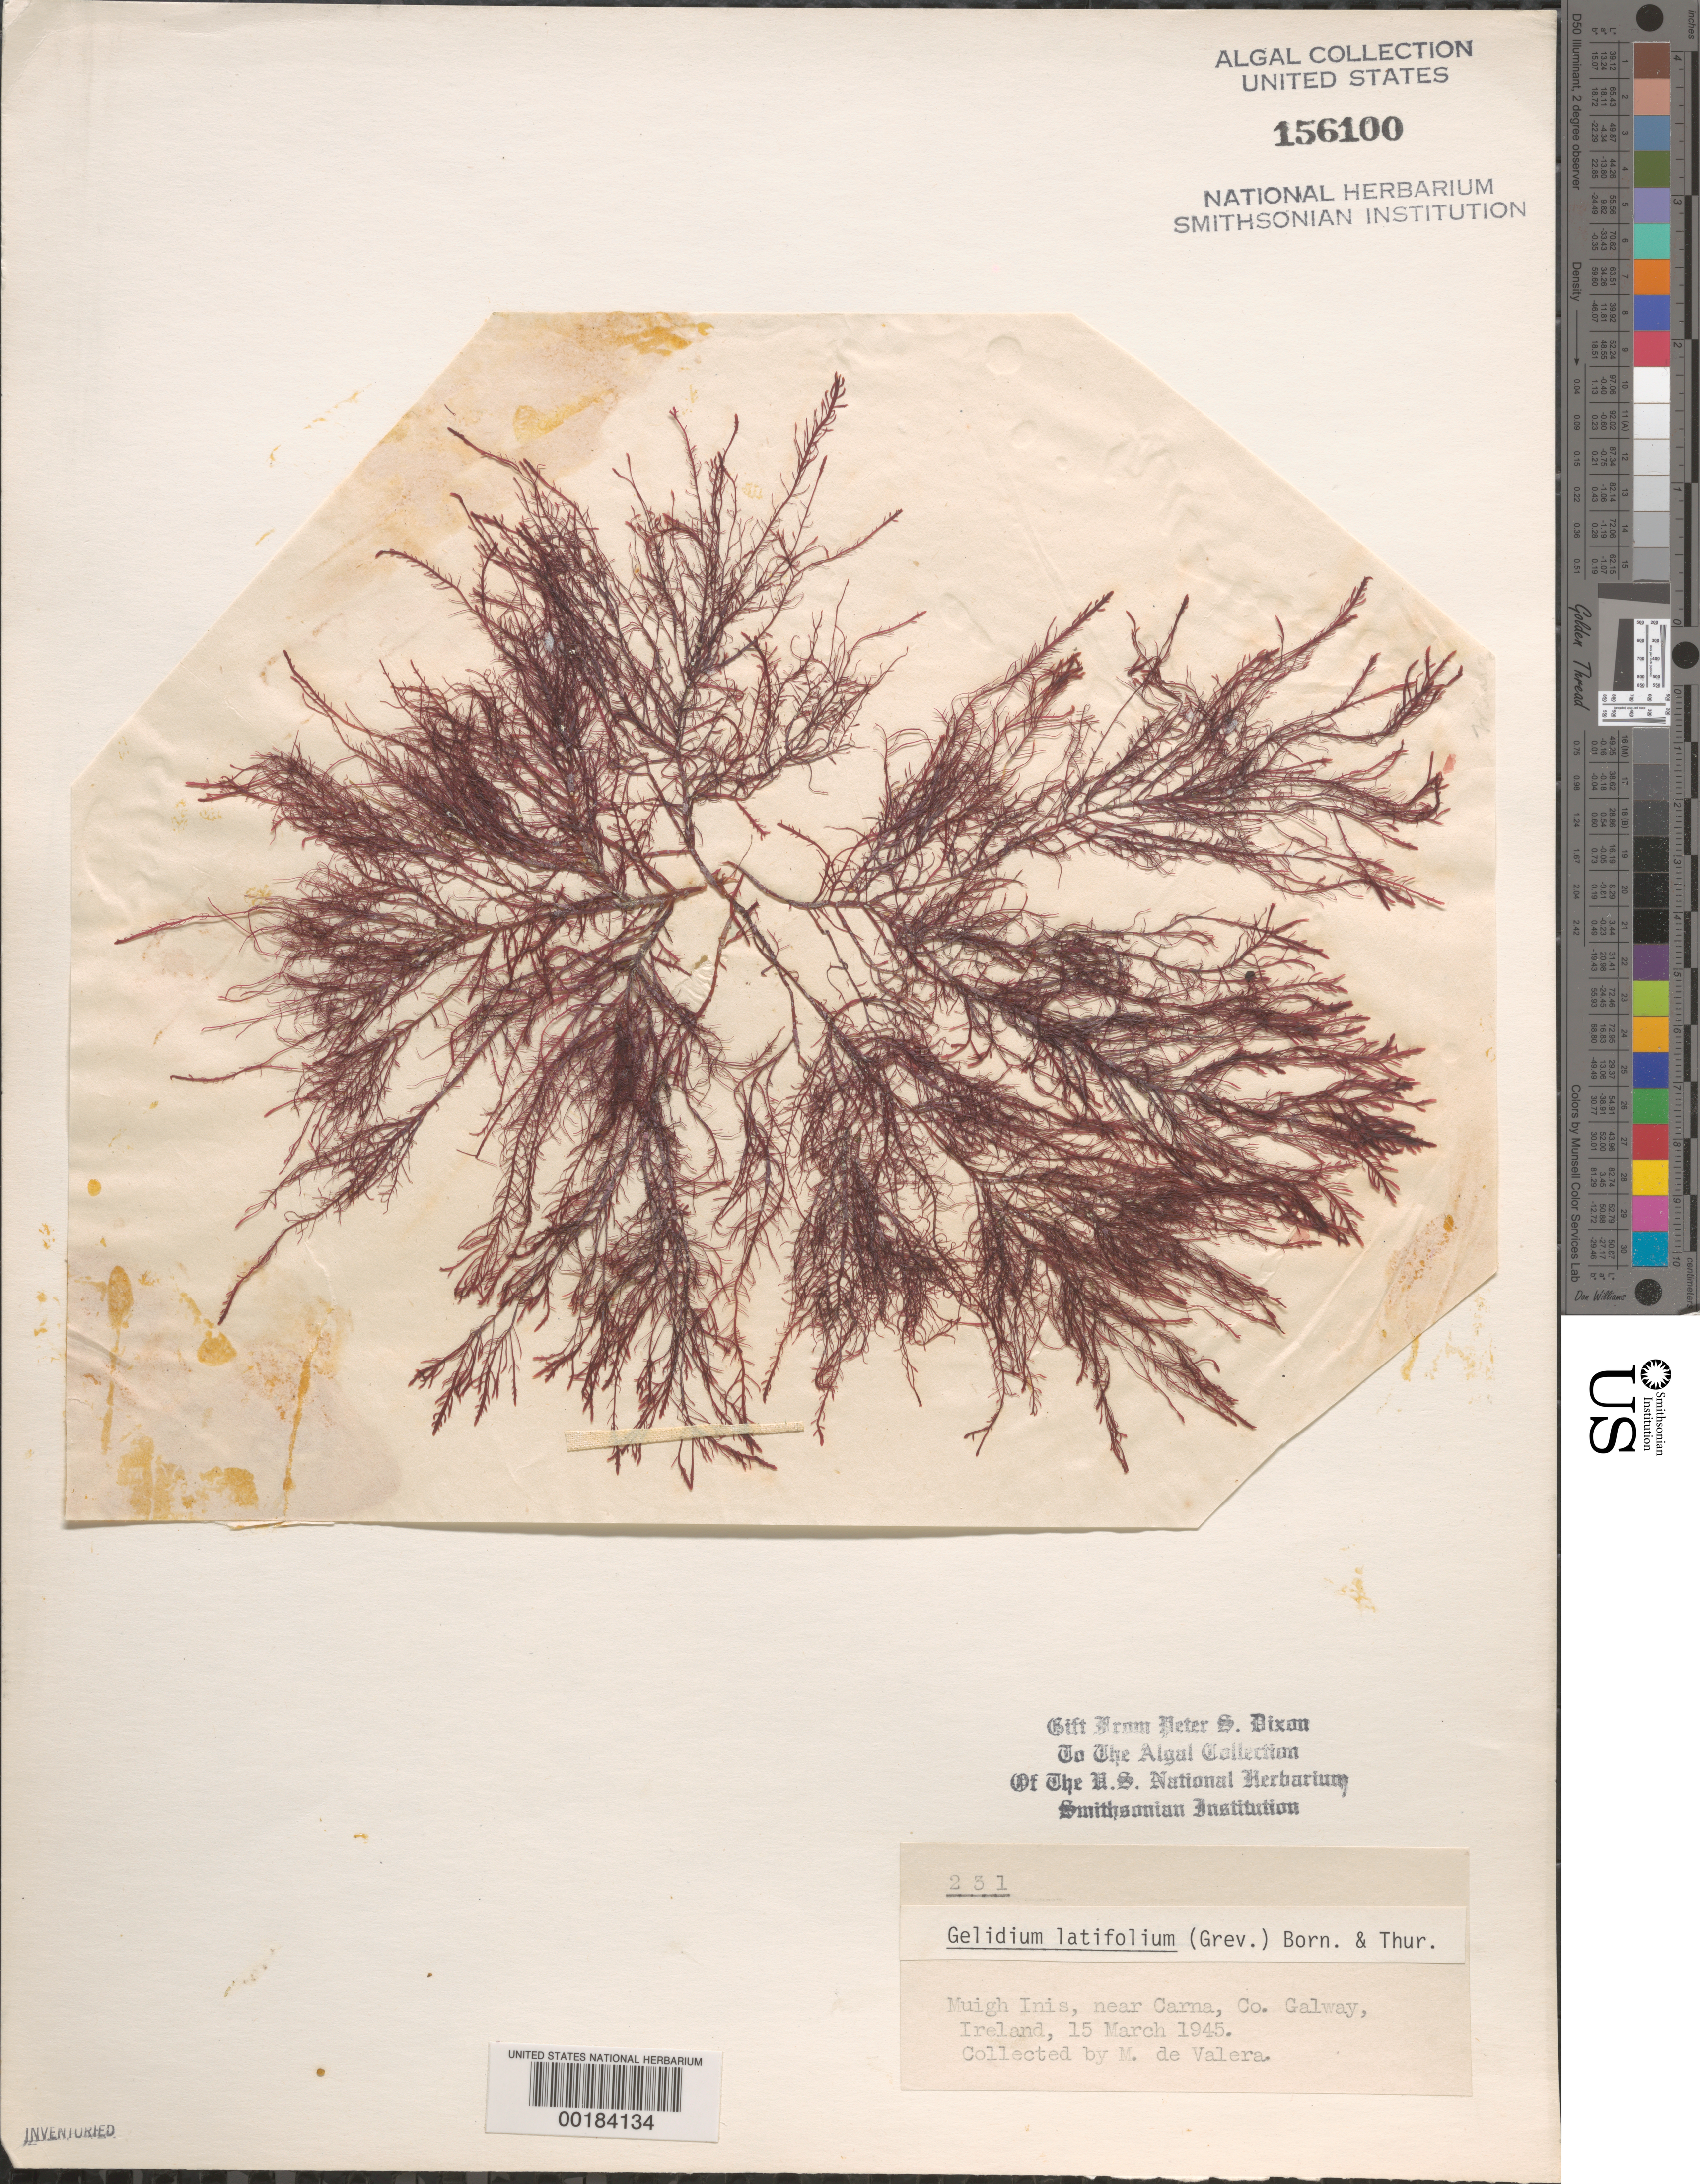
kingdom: Plantae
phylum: Rhodophyta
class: Florideophyceae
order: Gelidiales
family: Gelidiaceae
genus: Gelidium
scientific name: Gelidium spinosum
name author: (S.G. Gmel.) P.C. Silva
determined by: Algae name updating Project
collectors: M. De Valera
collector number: PSD 231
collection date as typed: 15 Mar 1945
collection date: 1945-03-15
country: Ireland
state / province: Connaught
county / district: Galway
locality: Muigh Inis, near Carna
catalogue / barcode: US 156100